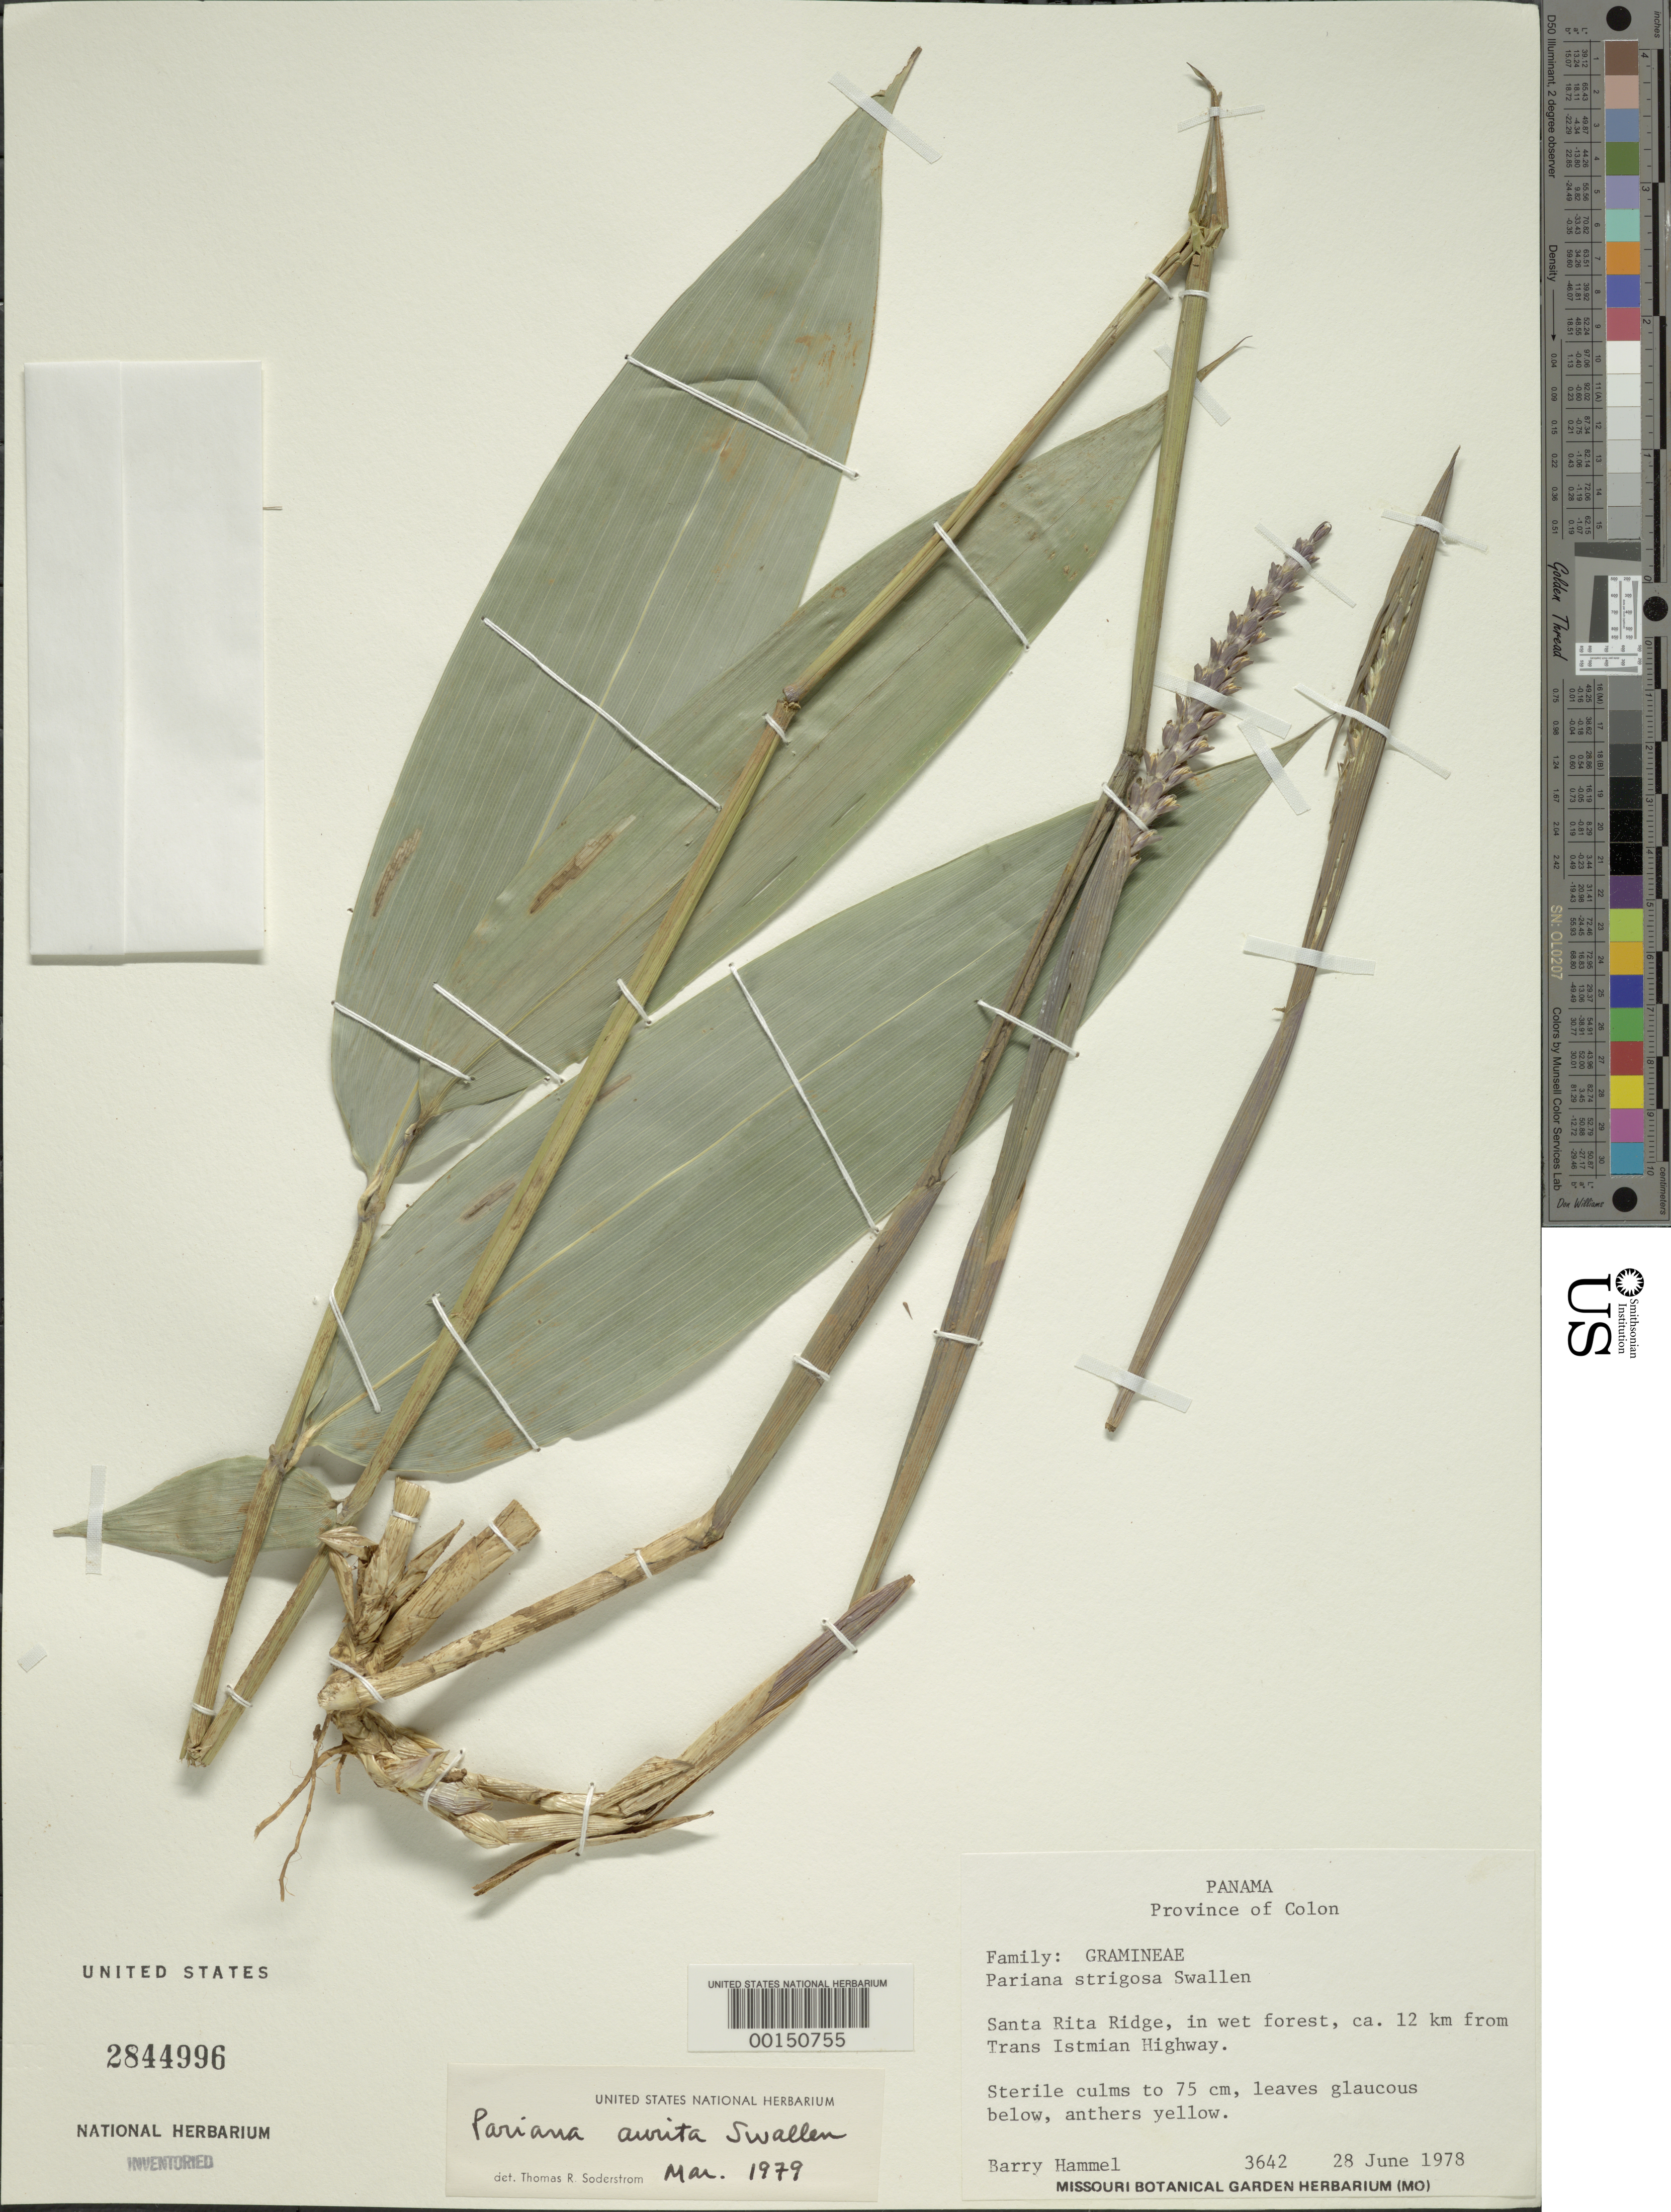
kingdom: Plantae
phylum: Tracheophyta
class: Liliopsida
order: Poales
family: Poaceae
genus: Pariana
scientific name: Pariana aurita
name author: Swallen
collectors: B. Hammel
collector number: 3642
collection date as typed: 28 Jun 1978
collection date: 1978-06-28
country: Panama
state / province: Colón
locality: Santa Rita ridge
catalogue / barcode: US 2844996